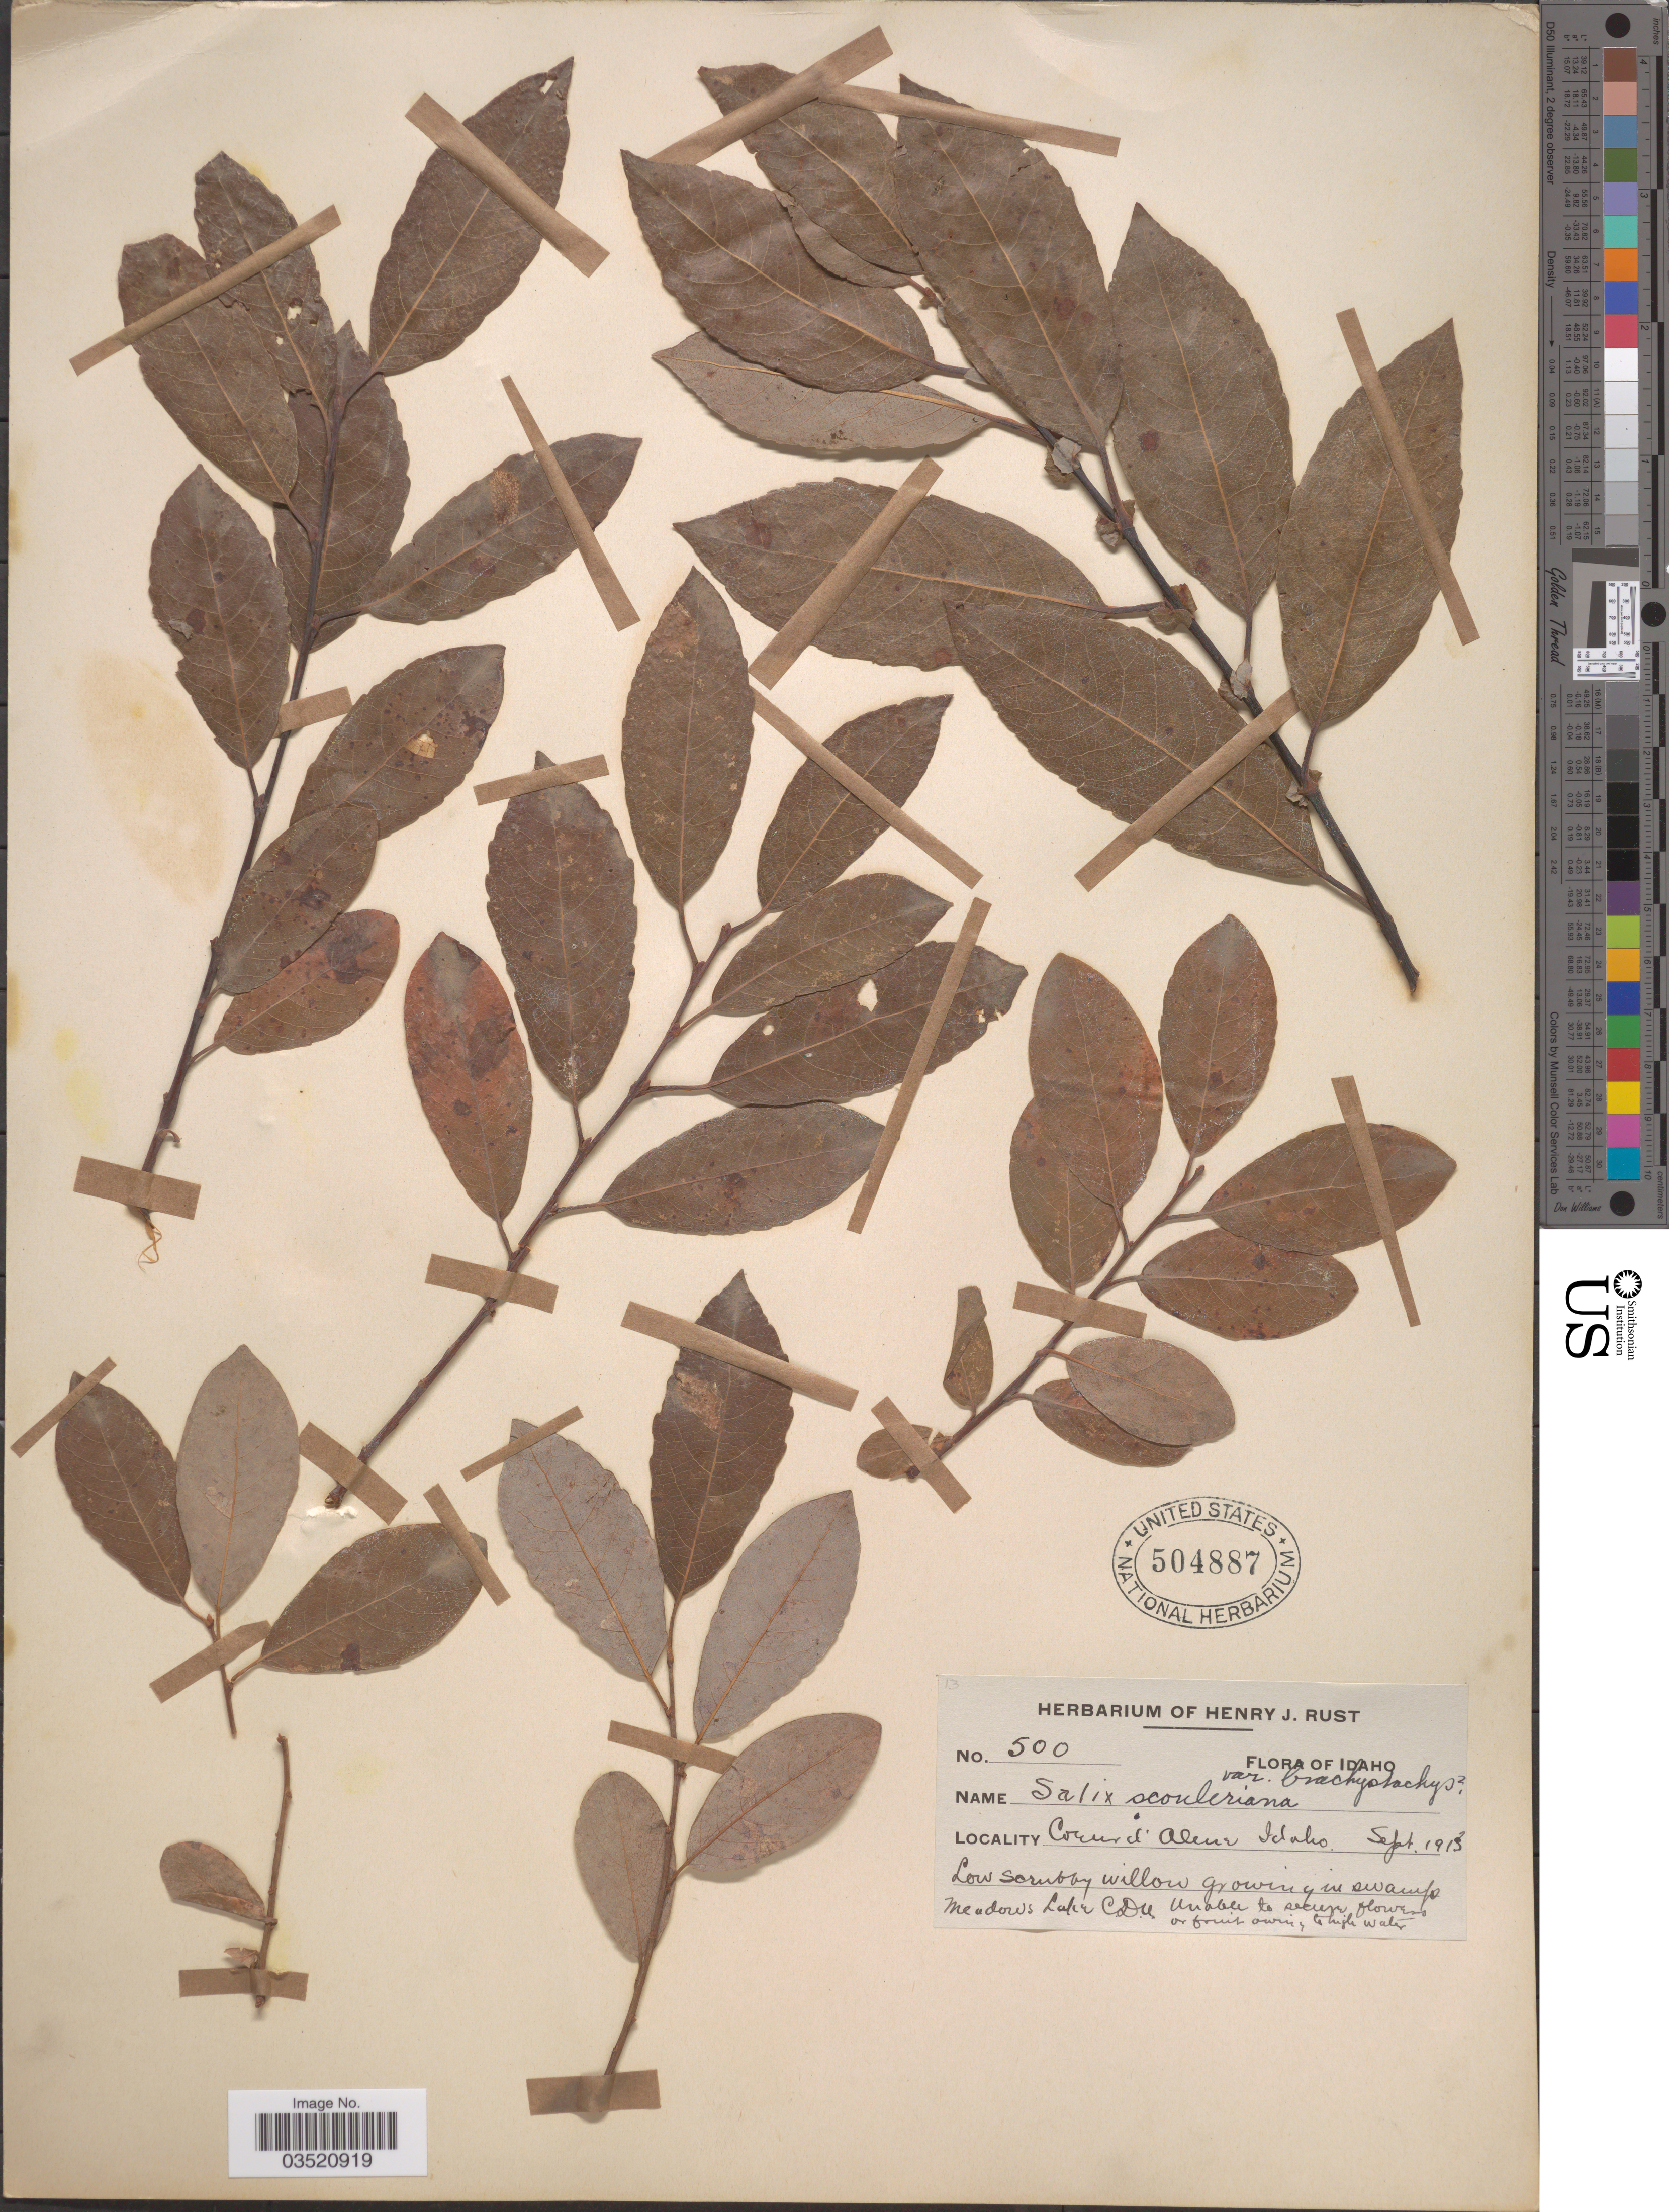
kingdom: Plantae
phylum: Tracheophyta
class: Magnoliopsida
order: Malpighiales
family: Salicaceae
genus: Salix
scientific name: Salix scouleriana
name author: Barratt ex Hook.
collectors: H. J. Rust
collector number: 500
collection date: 1913-09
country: United States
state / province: Idaho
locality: Coeur d'Alene. Meadows Lake.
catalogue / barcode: US 504887